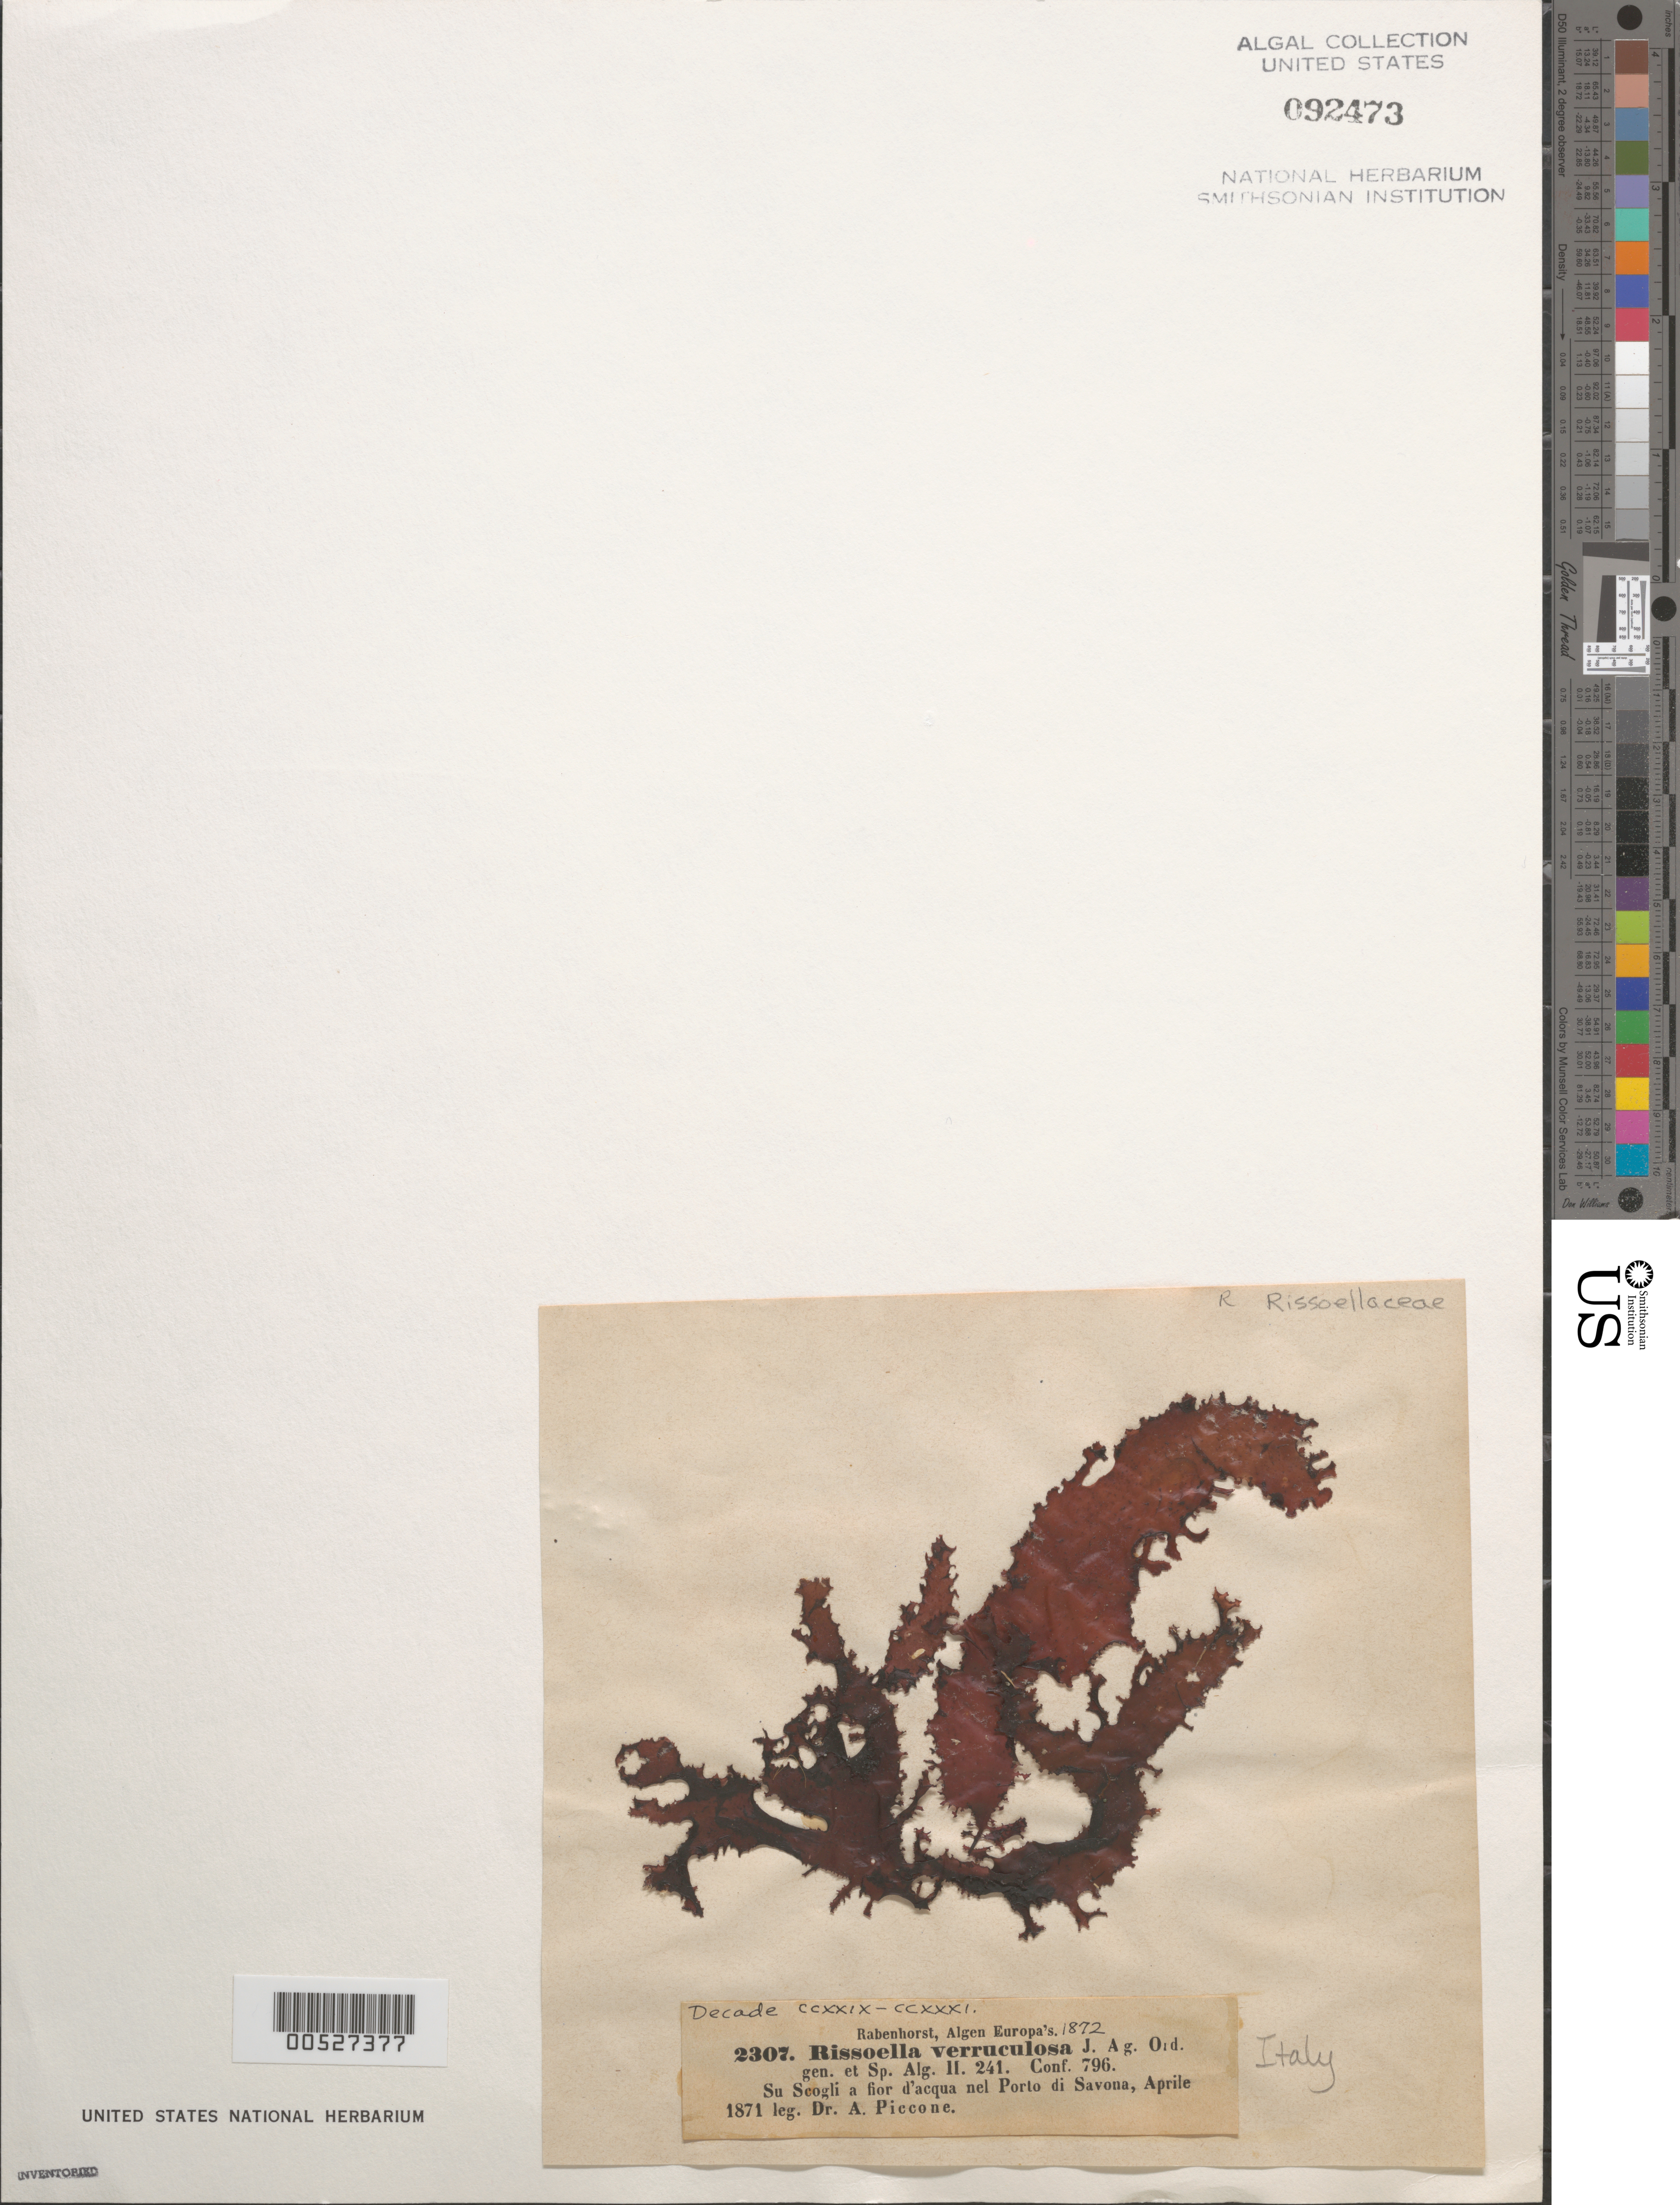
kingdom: Plantae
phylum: Rhodophyta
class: Florideophyceae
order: Gigartinales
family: Rissoellaceae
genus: Rissoella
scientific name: Rissoella verruculosa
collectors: A. Piccone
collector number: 2307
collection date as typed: Apr 1871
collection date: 1871-04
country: Italy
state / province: Liguria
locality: Port of savona (porto di savona), savona province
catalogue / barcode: US 92473